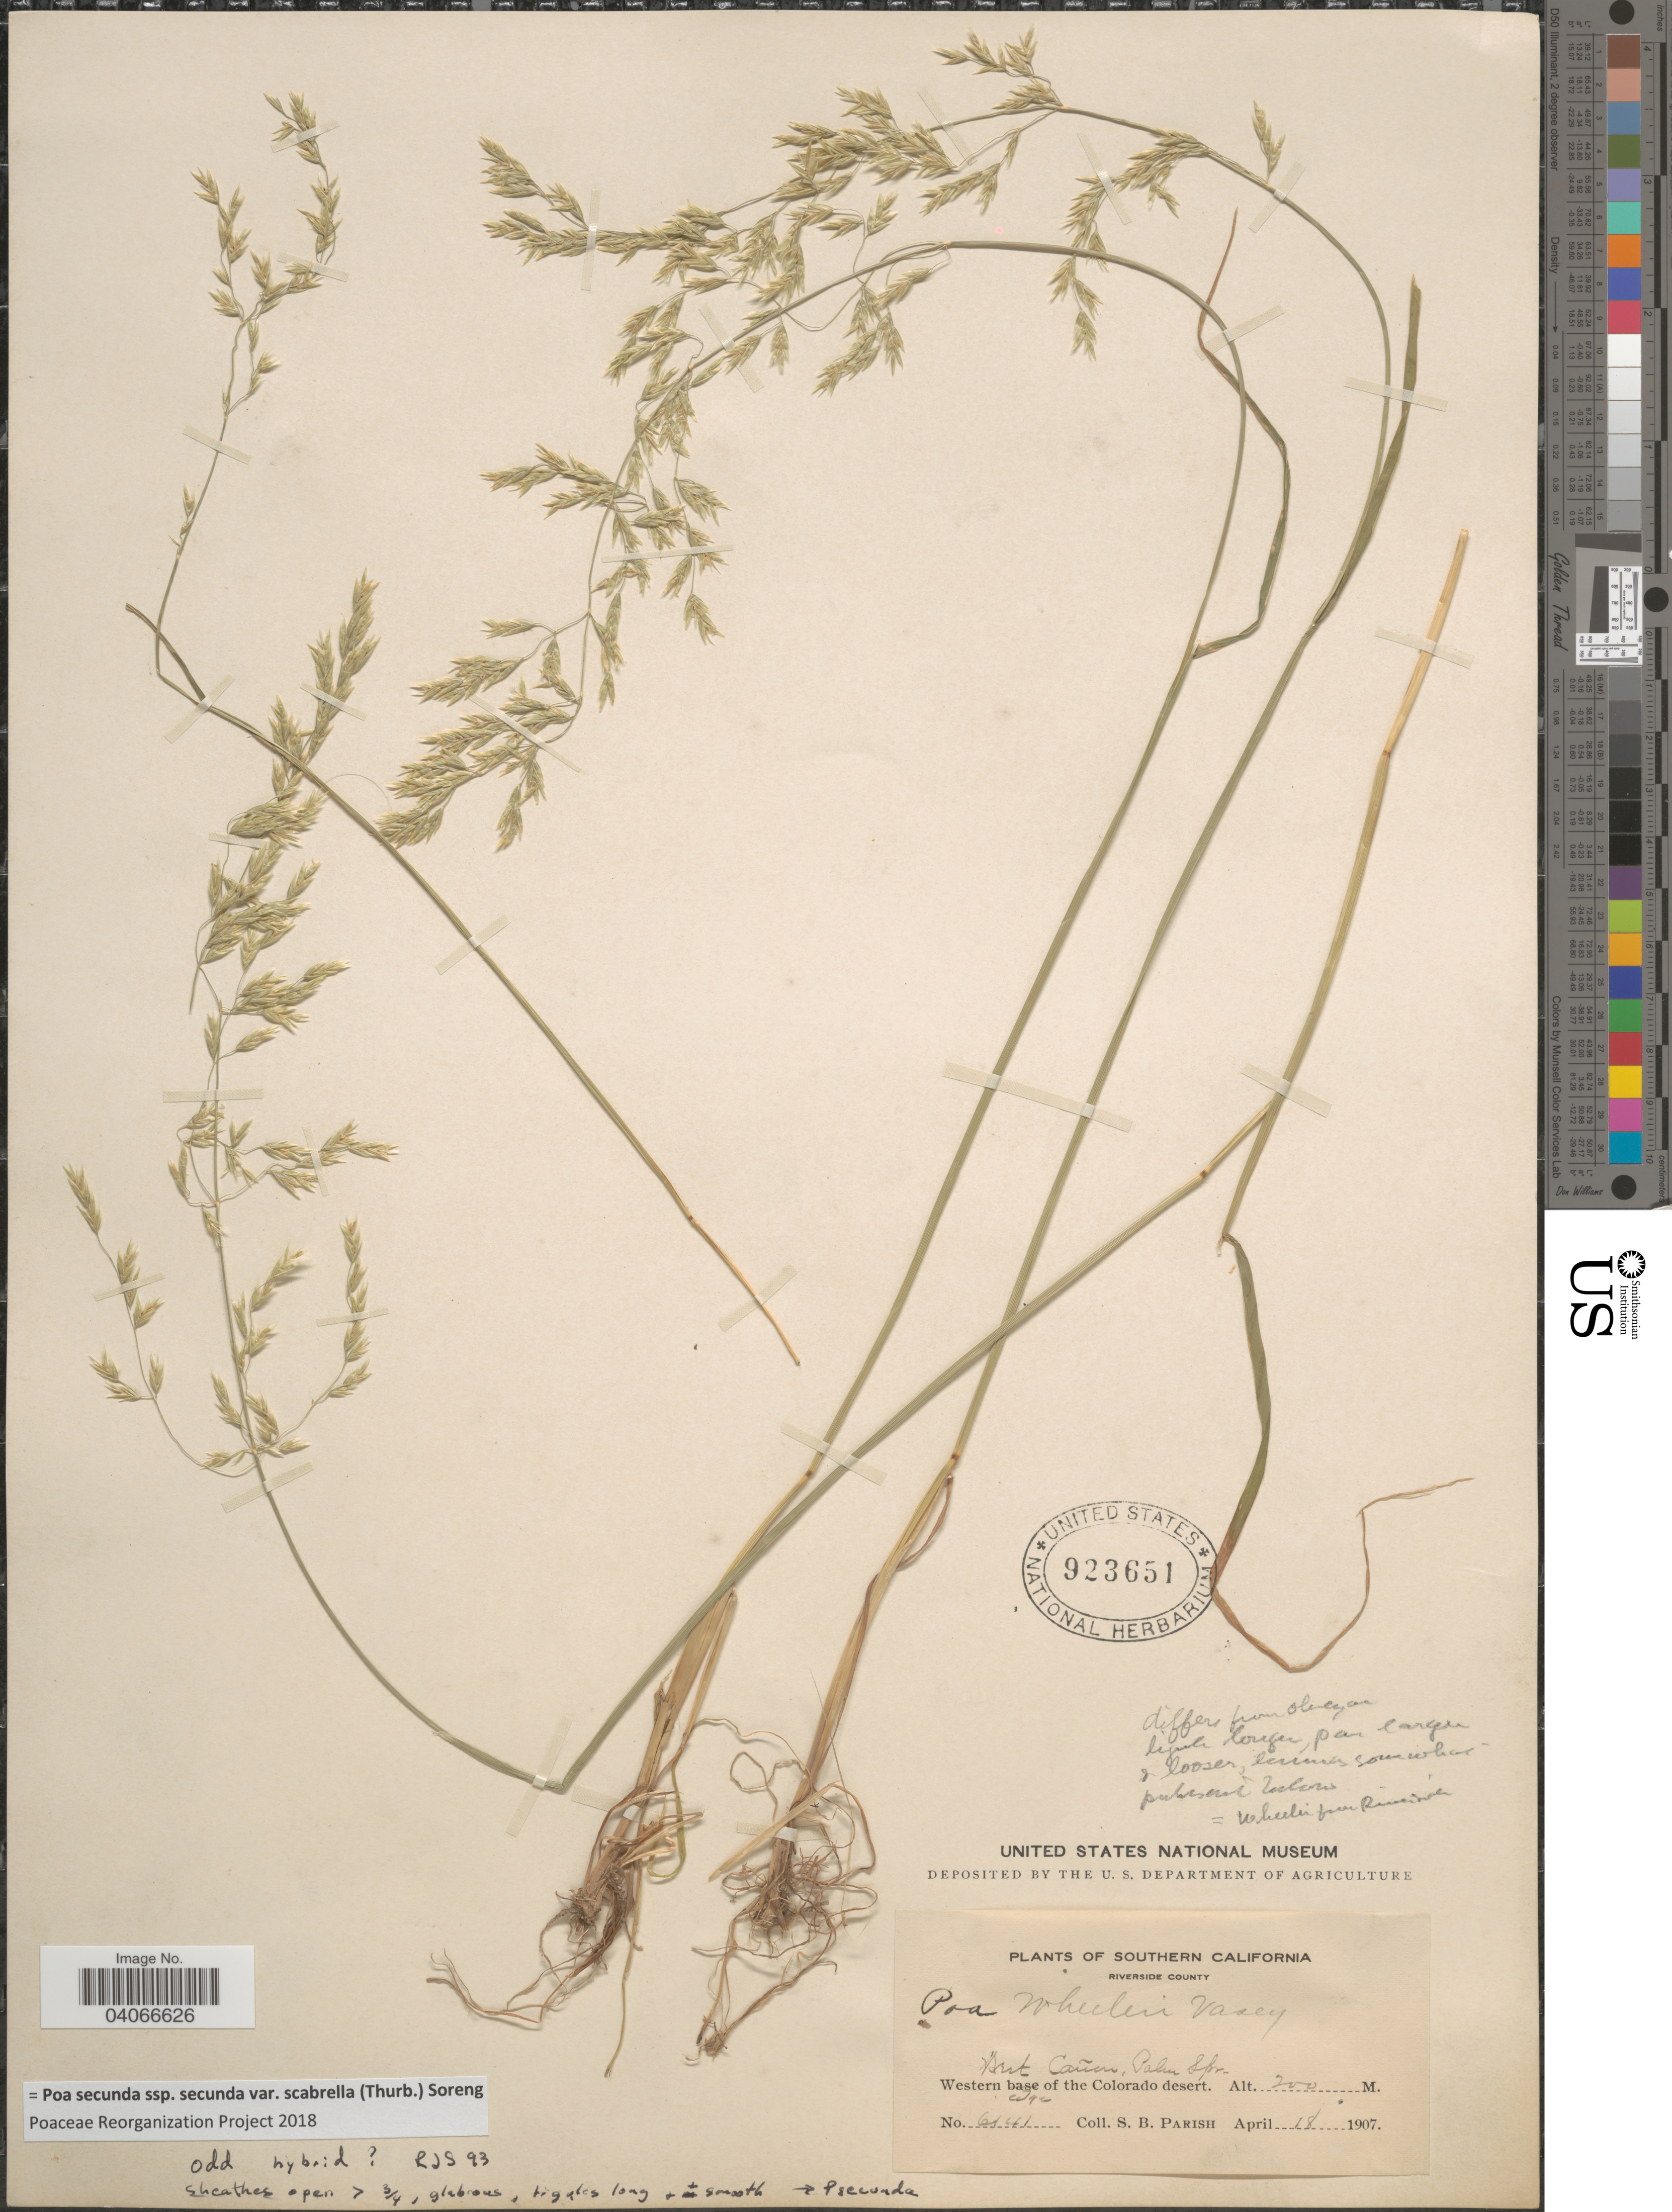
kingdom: Plantae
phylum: Tracheophyta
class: Liliopsida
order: Poales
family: Poaceae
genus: Poa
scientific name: Poa secunda subsp. secunda var. scabrella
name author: (Thurb.) Soreng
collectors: S. B. Parish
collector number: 6141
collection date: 1907-04-18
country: United States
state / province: California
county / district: Riverside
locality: Southern California. Riverside County. Best Cañon, Palm Spr. Western edge of the Colorado desert.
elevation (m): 200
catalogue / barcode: US 923651